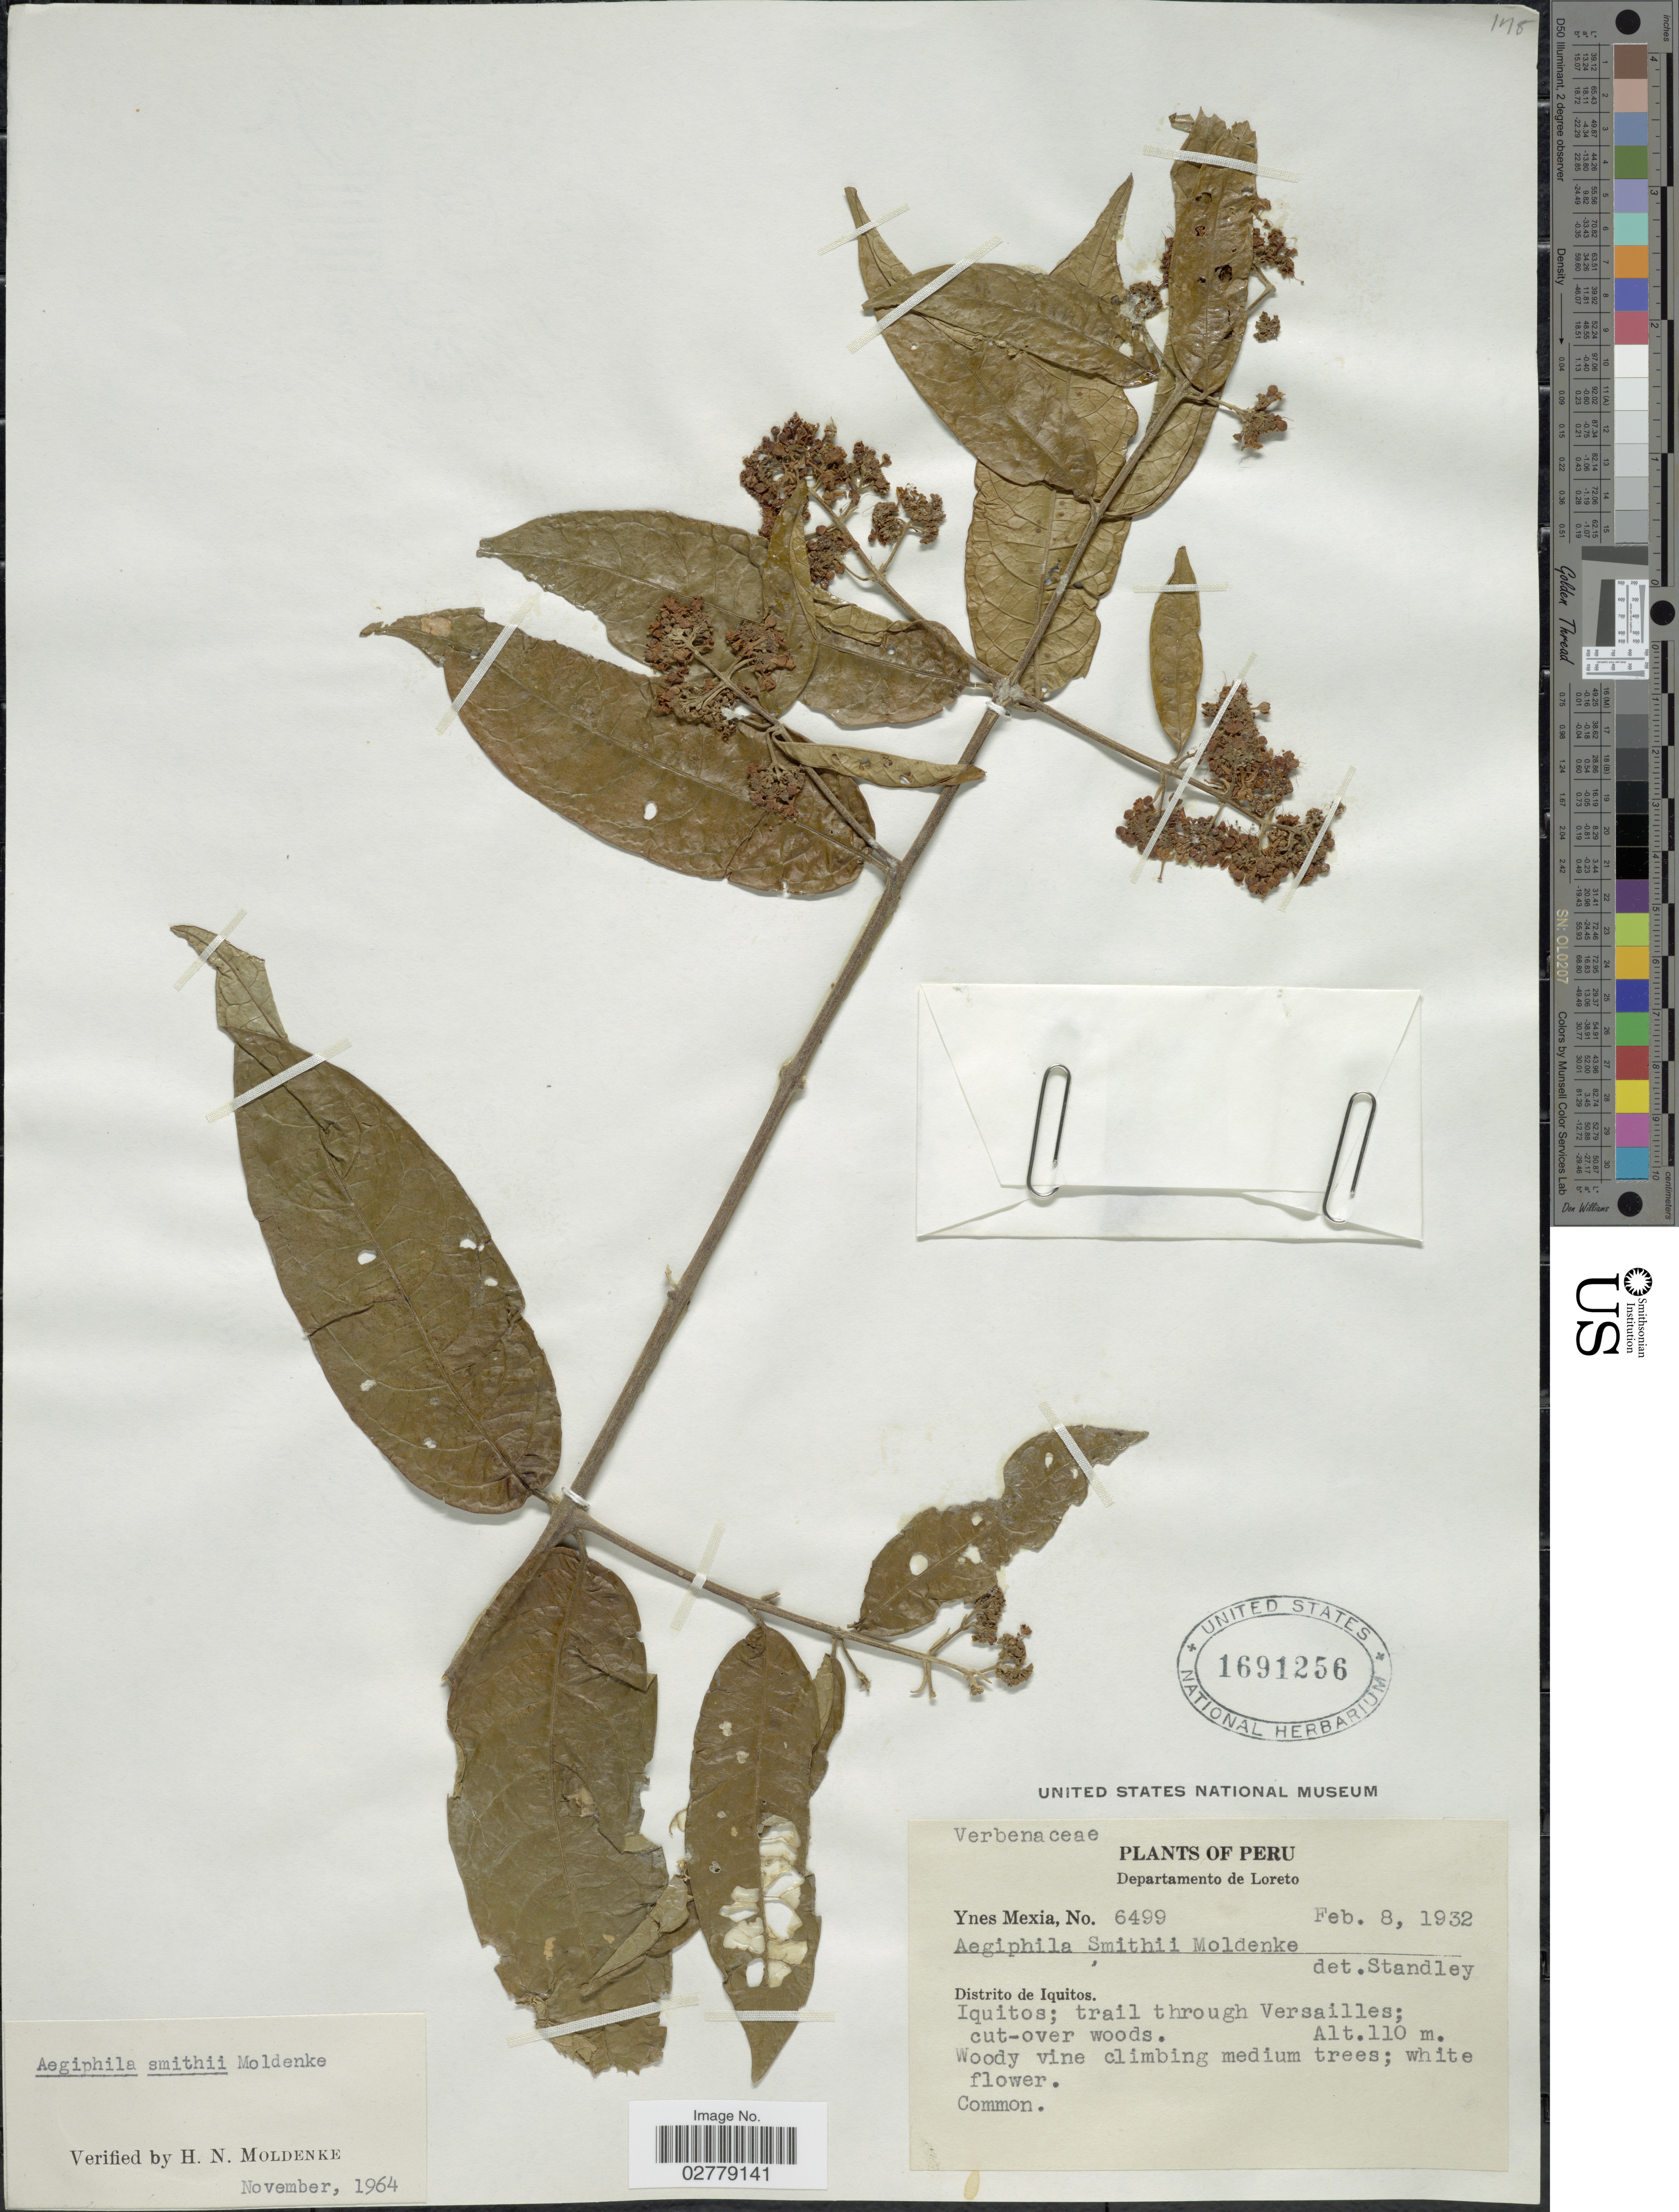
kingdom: Plantae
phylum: Tracheophyta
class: Magnoliopsida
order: Lamiales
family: Lamiaceae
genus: Aegiphila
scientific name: Aegiphila smithii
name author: Moldenke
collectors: Y. Mexia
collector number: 6499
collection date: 1932-02-08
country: Peru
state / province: Loreto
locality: Departamento of Loreto, Distrito de Iquitos, Iquitos, trail through Versailles.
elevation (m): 110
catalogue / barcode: US 1691256